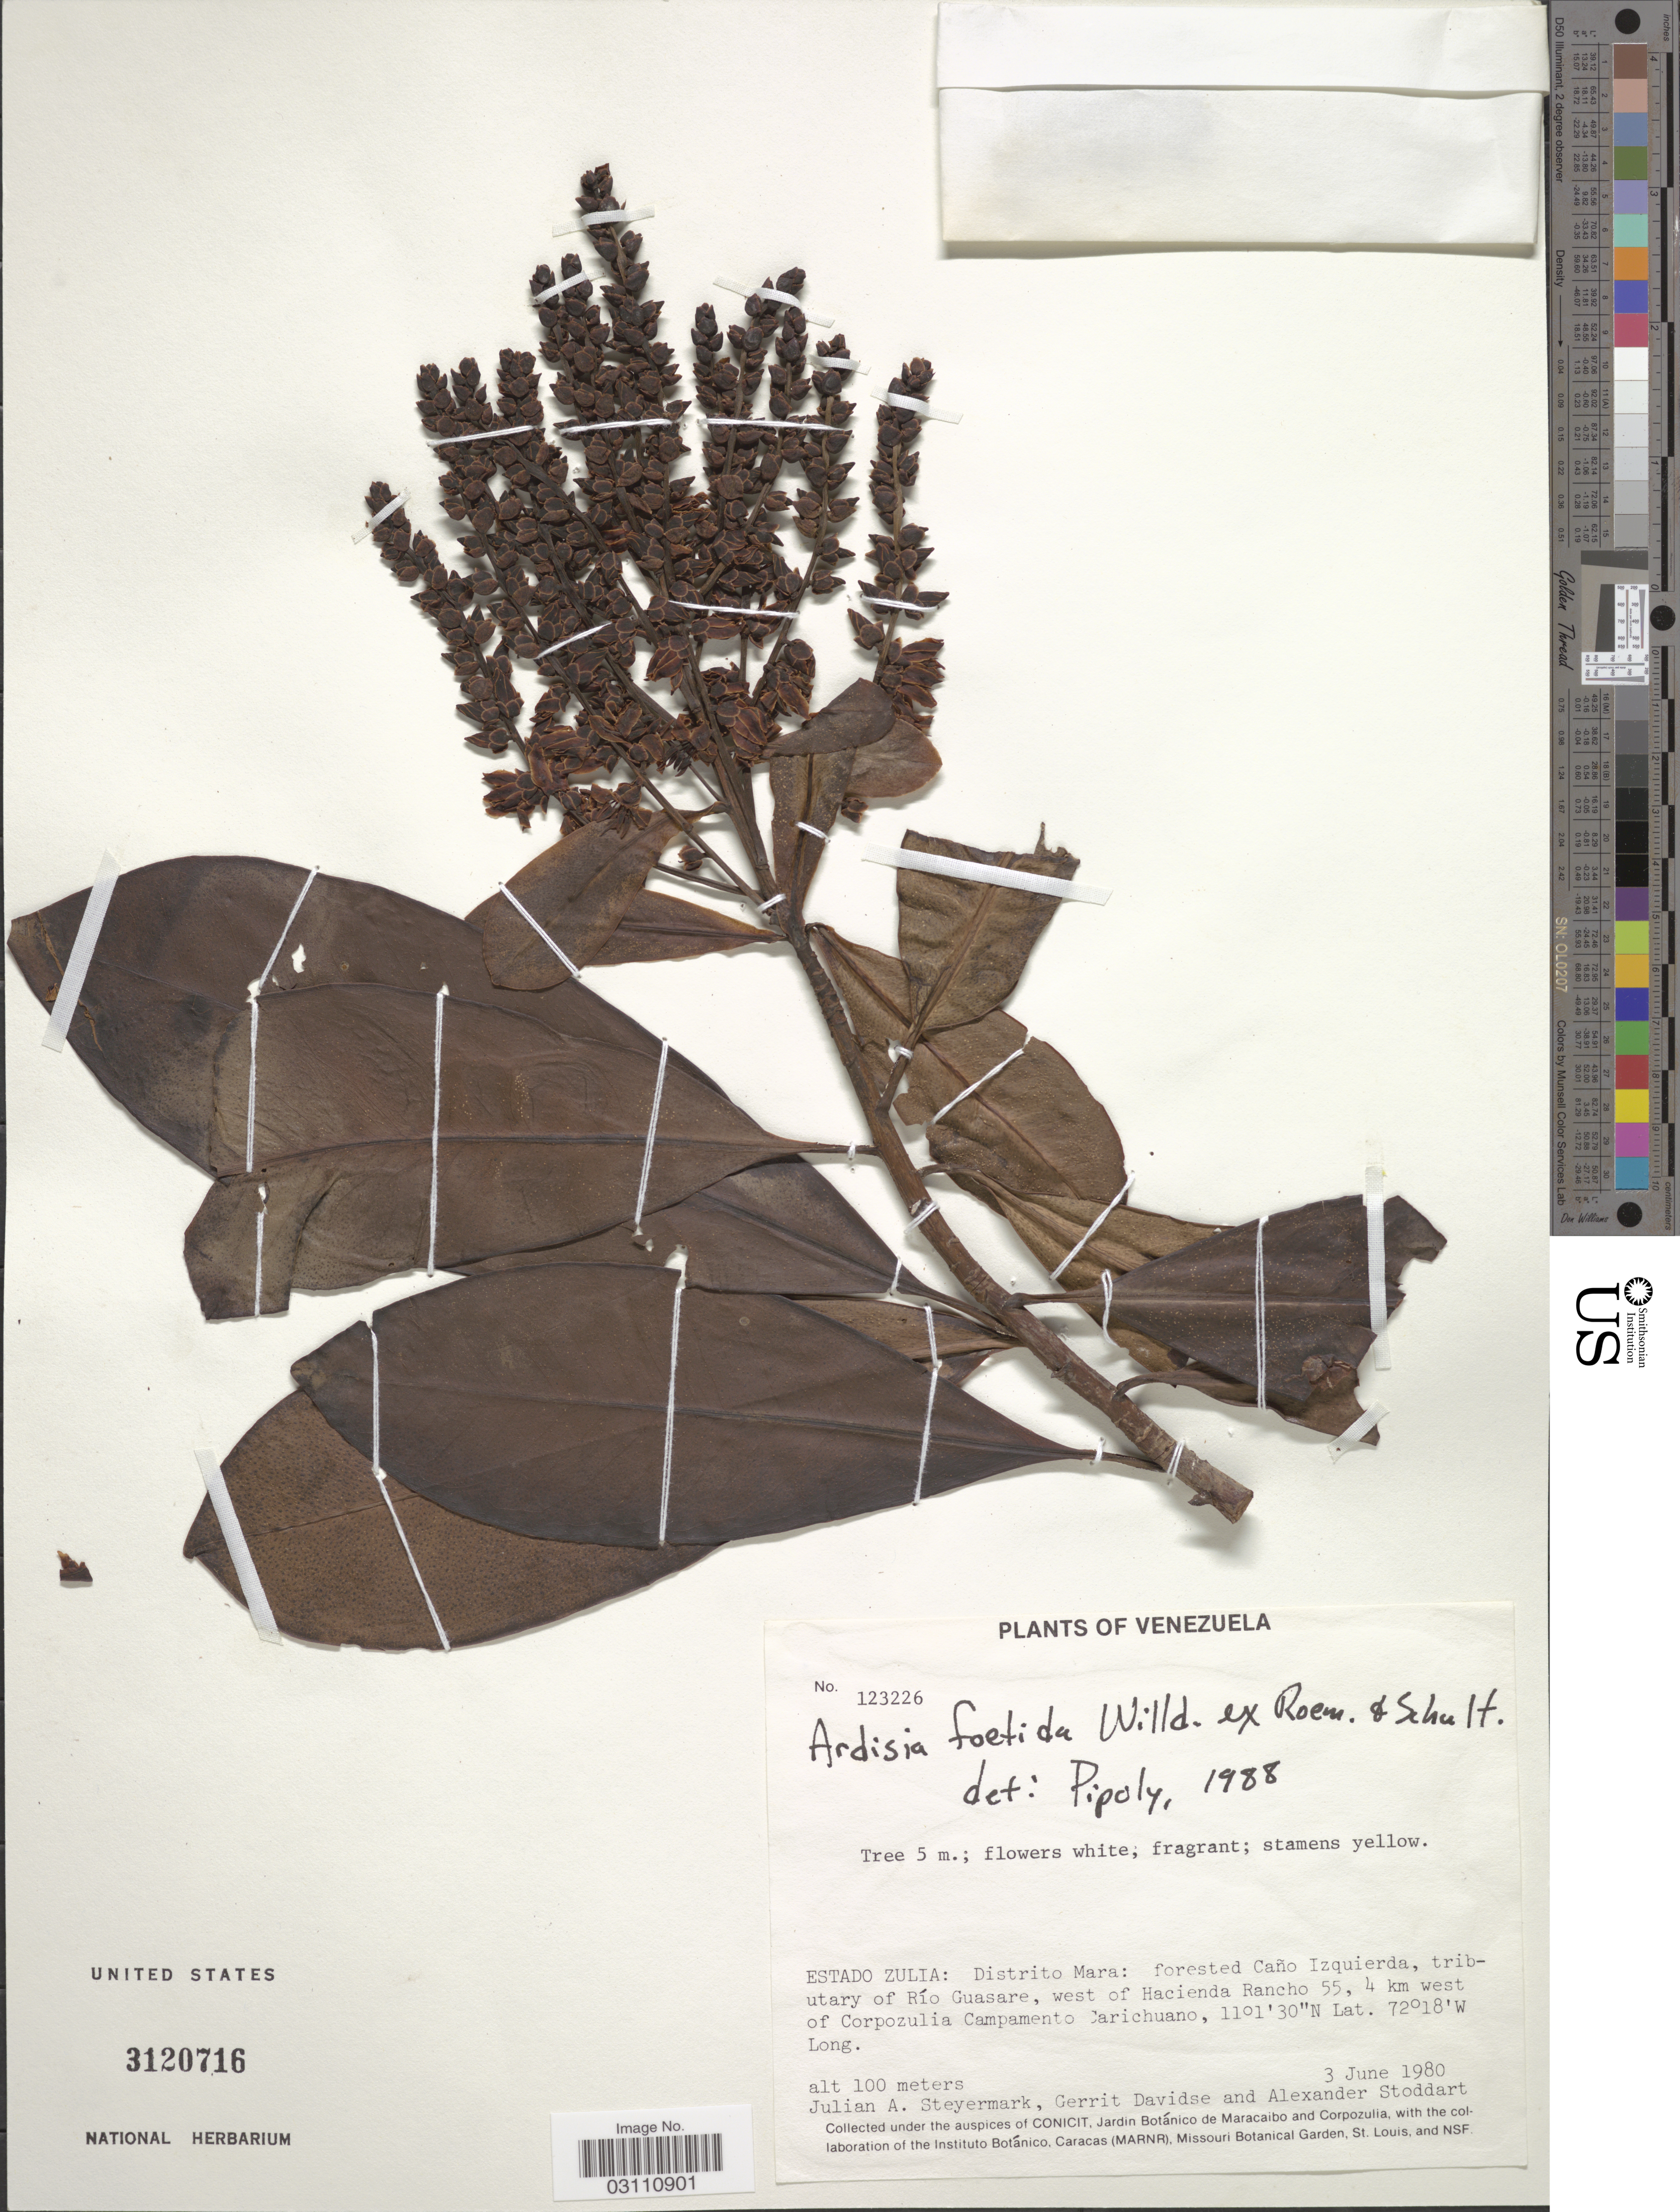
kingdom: Plantae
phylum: Tracheophyta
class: Magnoliopsida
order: Ericales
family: Primulaceae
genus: Ardisia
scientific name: Ardisia foetida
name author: Willd. ex Roem. & Schult.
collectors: J. Steyermark, G. Davidse & A. Stoddart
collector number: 123226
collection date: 1980-06-03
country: Venezuela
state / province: Zulia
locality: Distrito Mara: forested Caño Izquierda, tributary of Río Guasare, west of Hacienda Rancho 55, 4 km west of Corpozulia Campamento Carichuano.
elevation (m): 100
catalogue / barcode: US 3120716